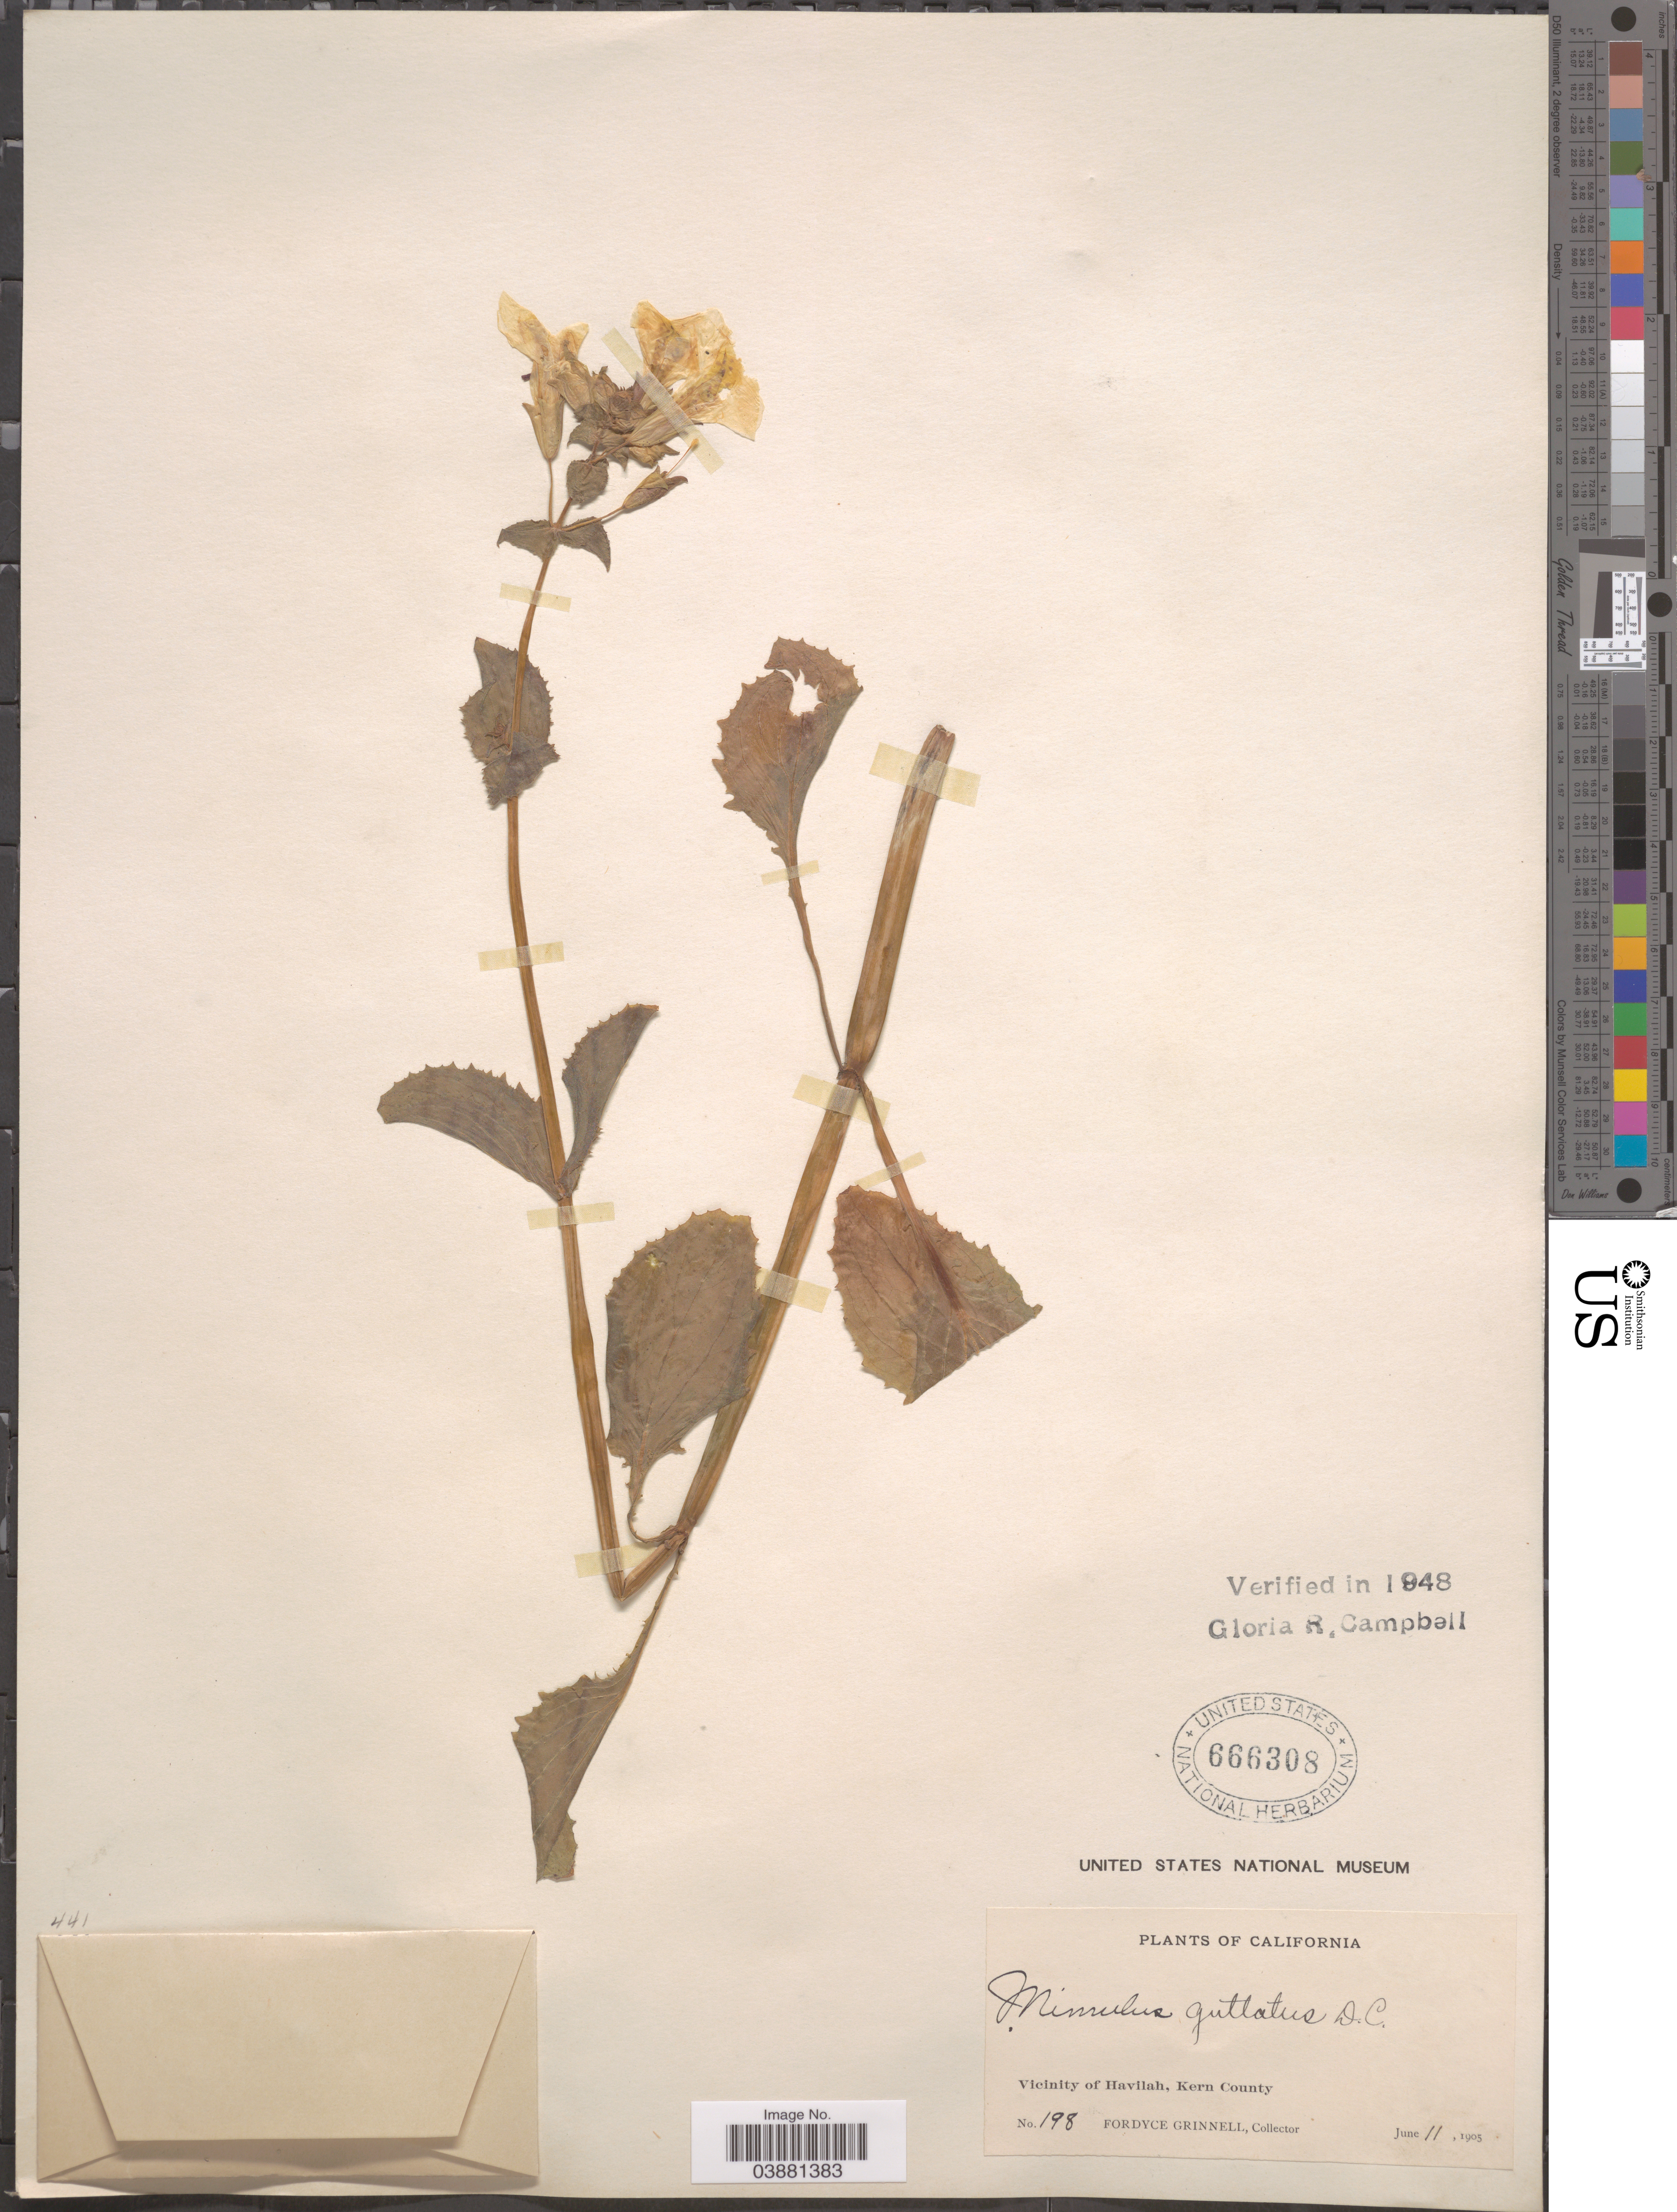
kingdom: Plantae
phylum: Tracheophyta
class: Magnoliopsida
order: Lamiales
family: Phrymaceae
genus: Mimulus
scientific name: Mimulus guttatus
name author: DC.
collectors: F. Grinnell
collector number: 198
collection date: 1905-06-11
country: United States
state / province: California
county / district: Kern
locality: Vicinity of Havilah, Kern County.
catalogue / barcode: US 666308